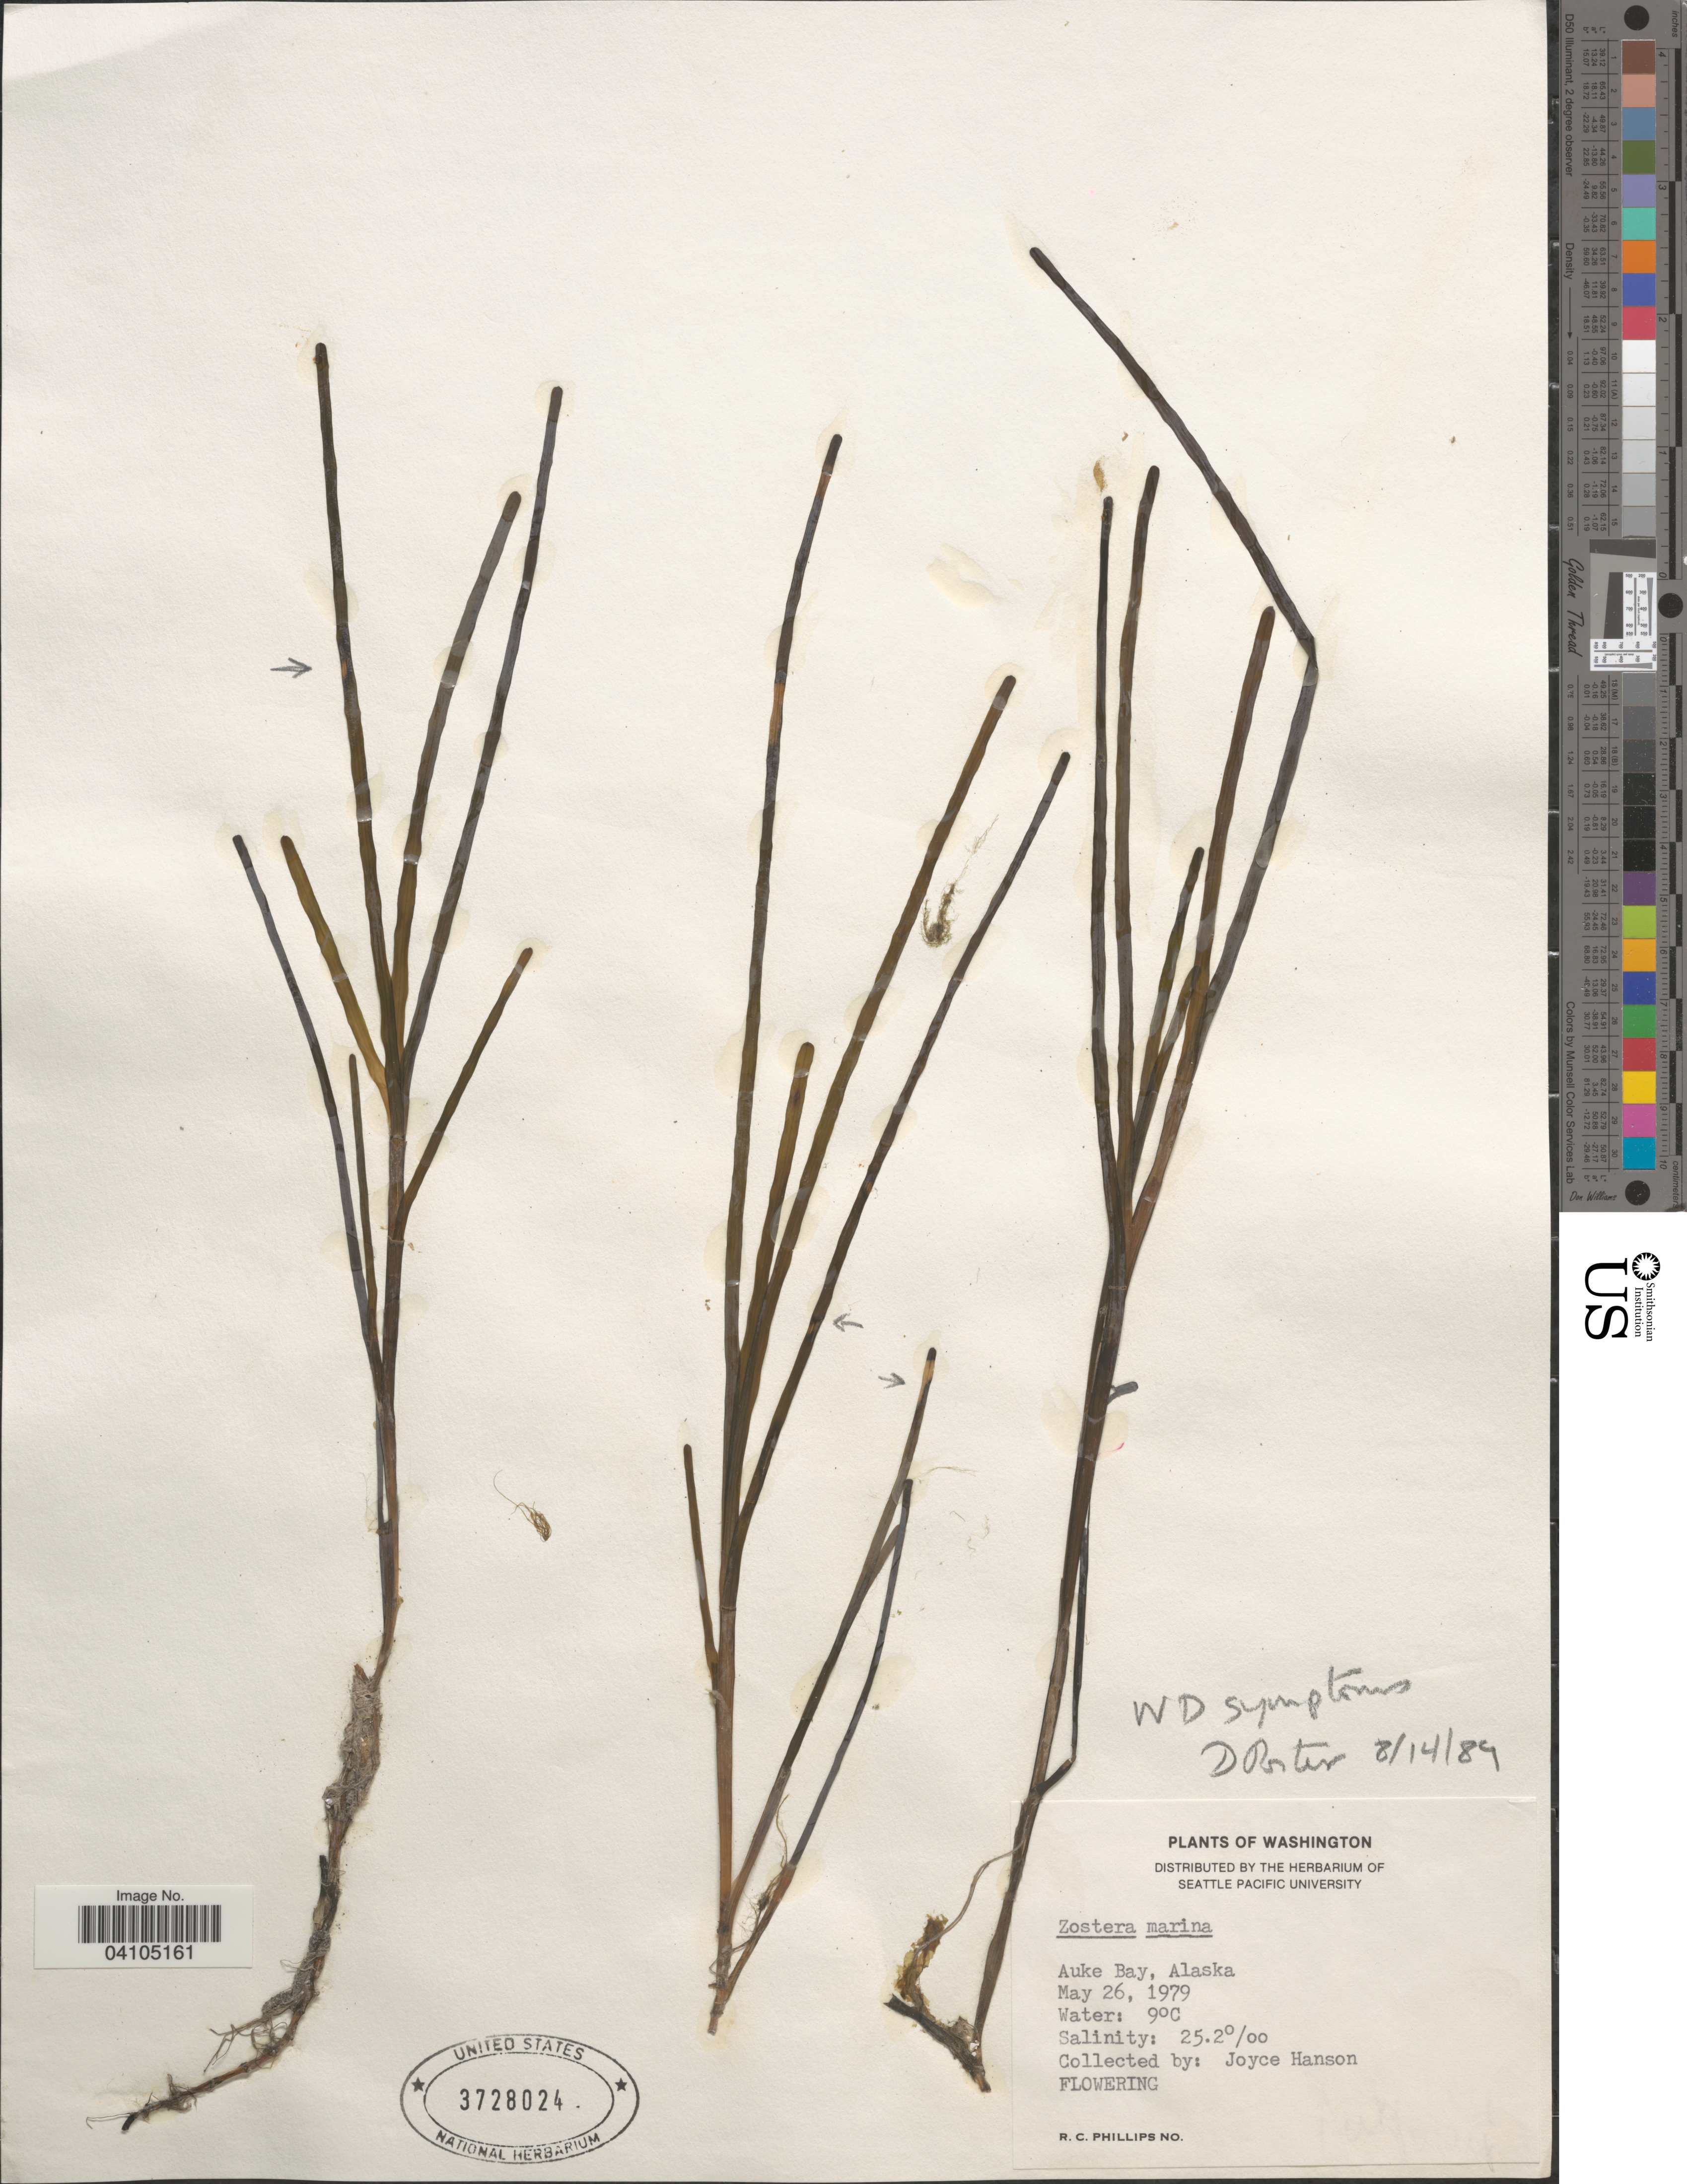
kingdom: Plantae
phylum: Tracheophyta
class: Liliopsida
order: Alismatales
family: Zosteraceae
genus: Zostera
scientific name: Zostera marina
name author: L.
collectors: J. Hanson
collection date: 1979-05-26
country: United States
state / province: Alaska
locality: Auke Bay.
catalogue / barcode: US 3728024